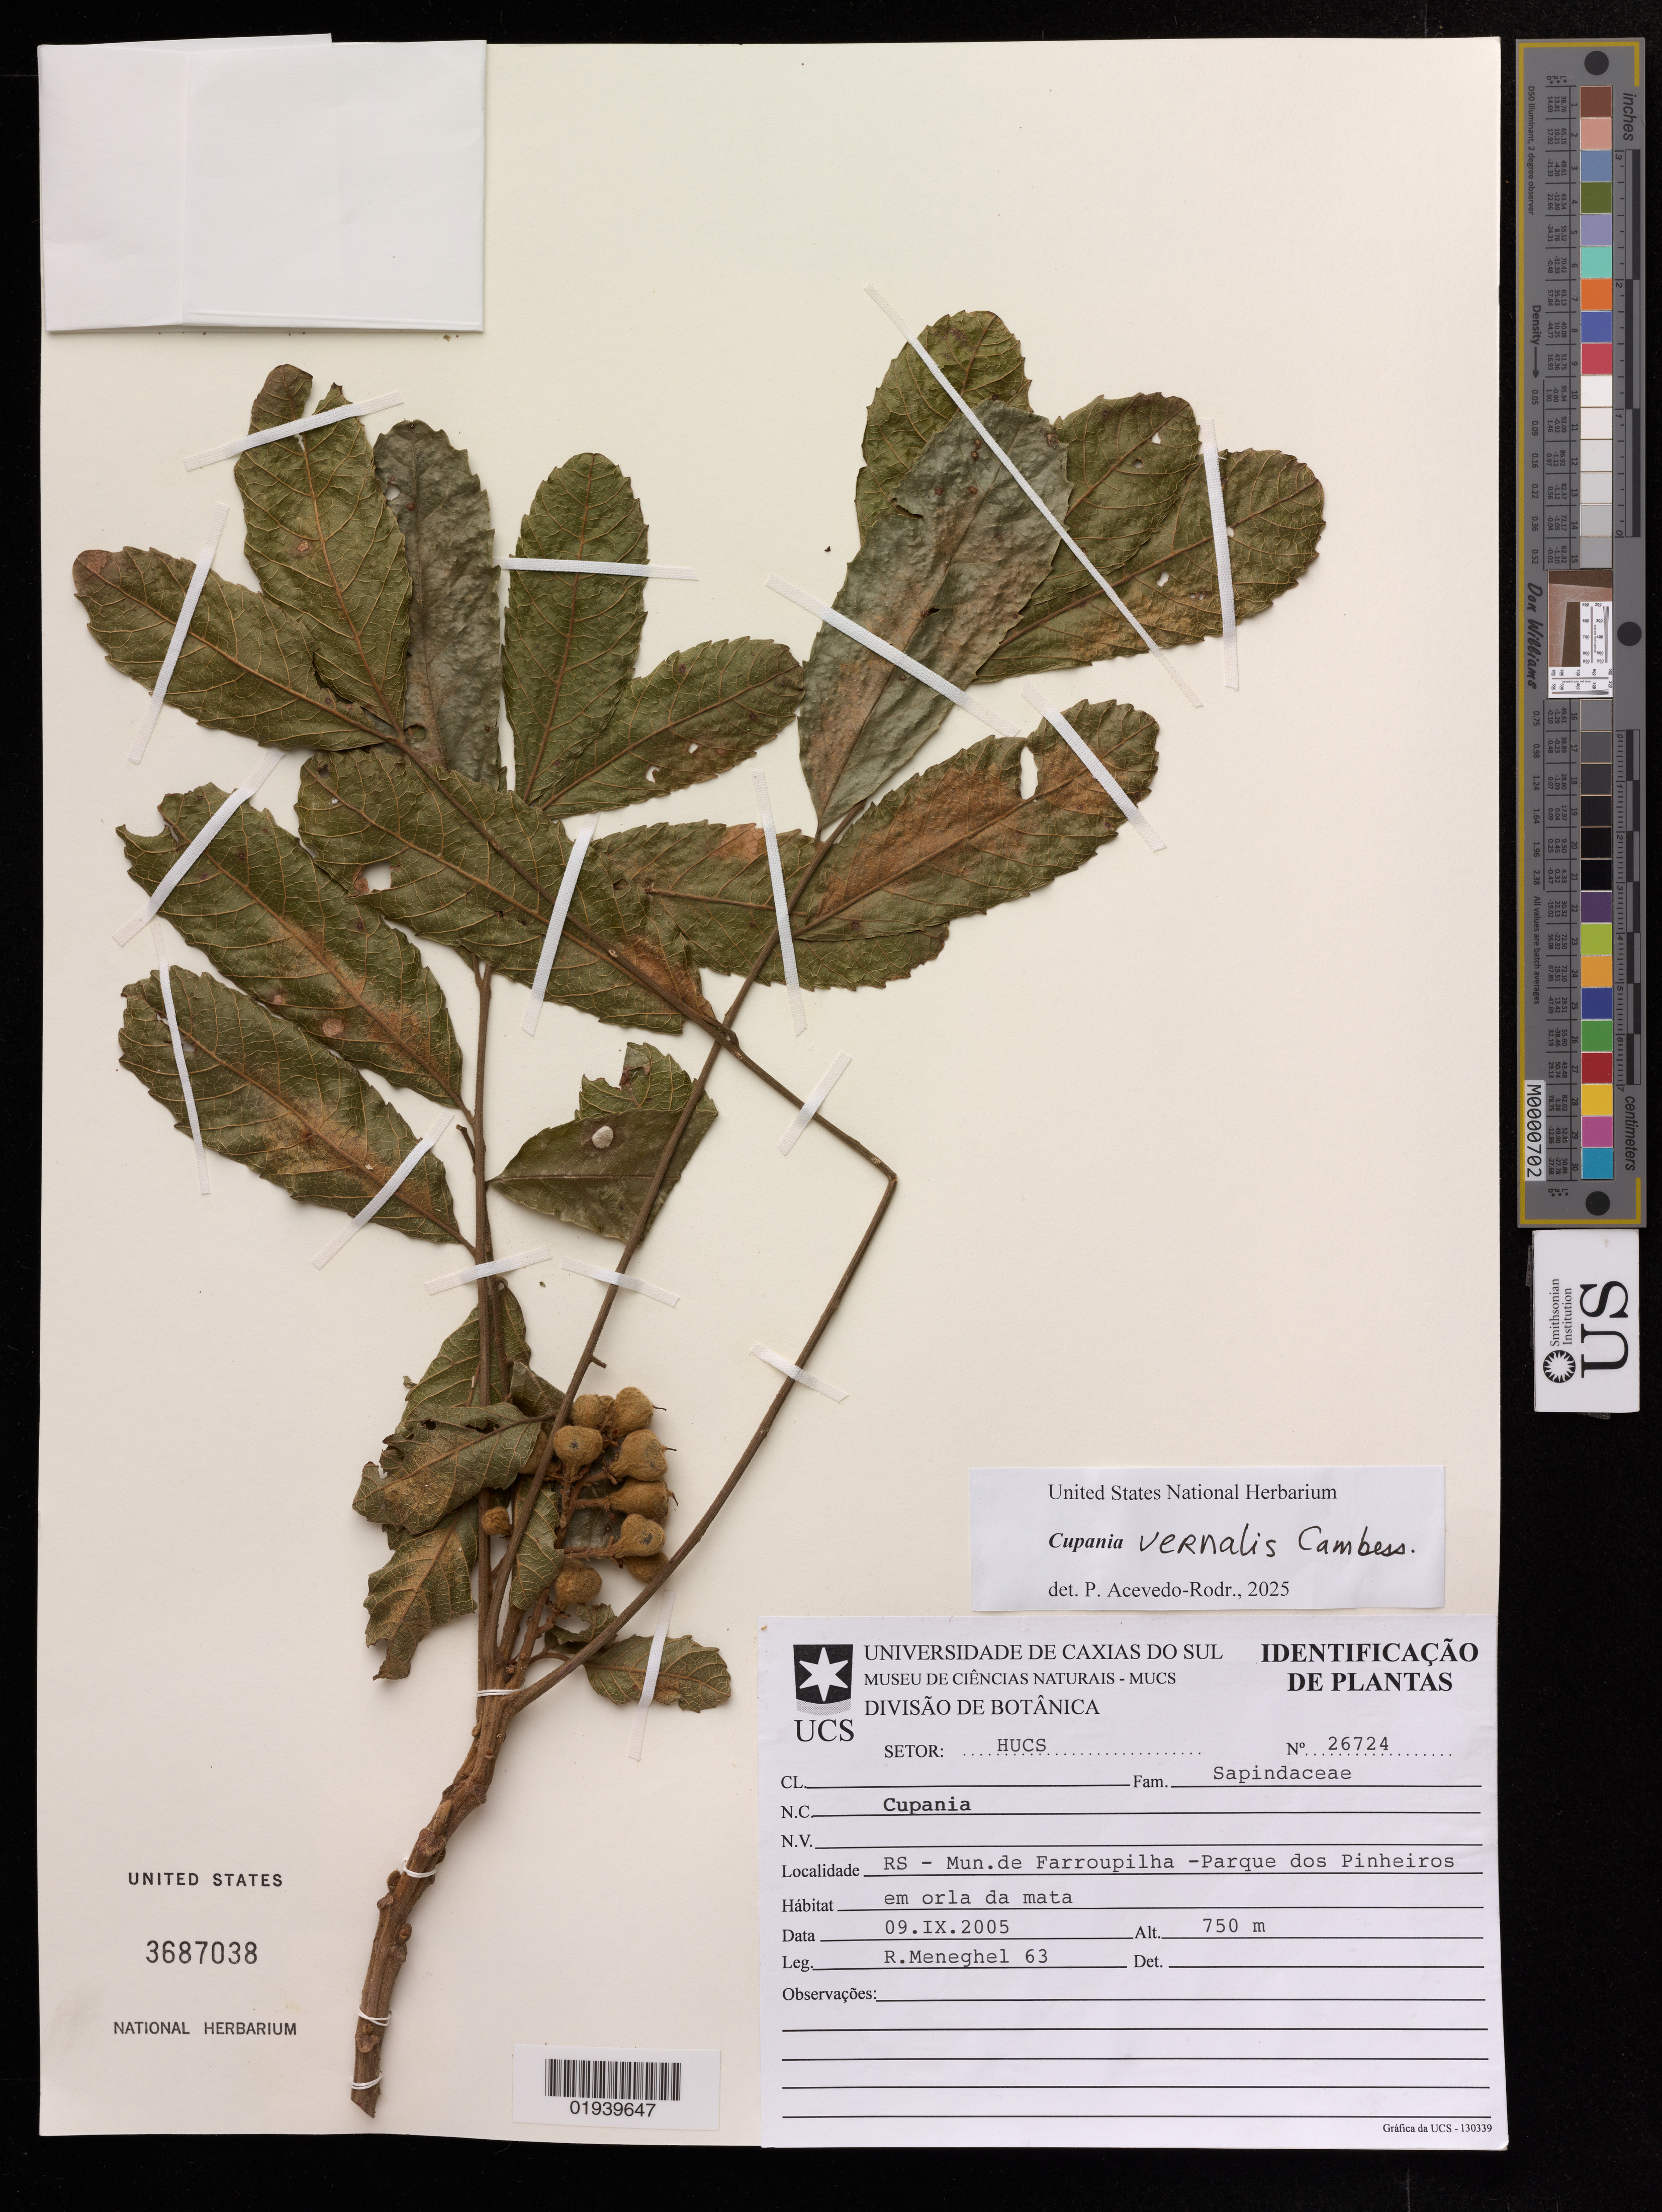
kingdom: Plantae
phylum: Tracheophyta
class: Magnoliopsida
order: Sapindales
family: Sapindaceae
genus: Cupania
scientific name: Cupania vernalis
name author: Cambess.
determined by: Acevedo-Rodriguez, P., (US), Smithsonian Institution - National Museum of Natural History (UNITED STATES)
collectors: R. Meneghel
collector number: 63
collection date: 2005-09-09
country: Brazil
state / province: Rio Grande do Sul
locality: Mun. de Farroupilha, Parque dos Pinheiros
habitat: Em orla da mata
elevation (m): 750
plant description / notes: Herb No.: 26724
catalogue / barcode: US 3687038